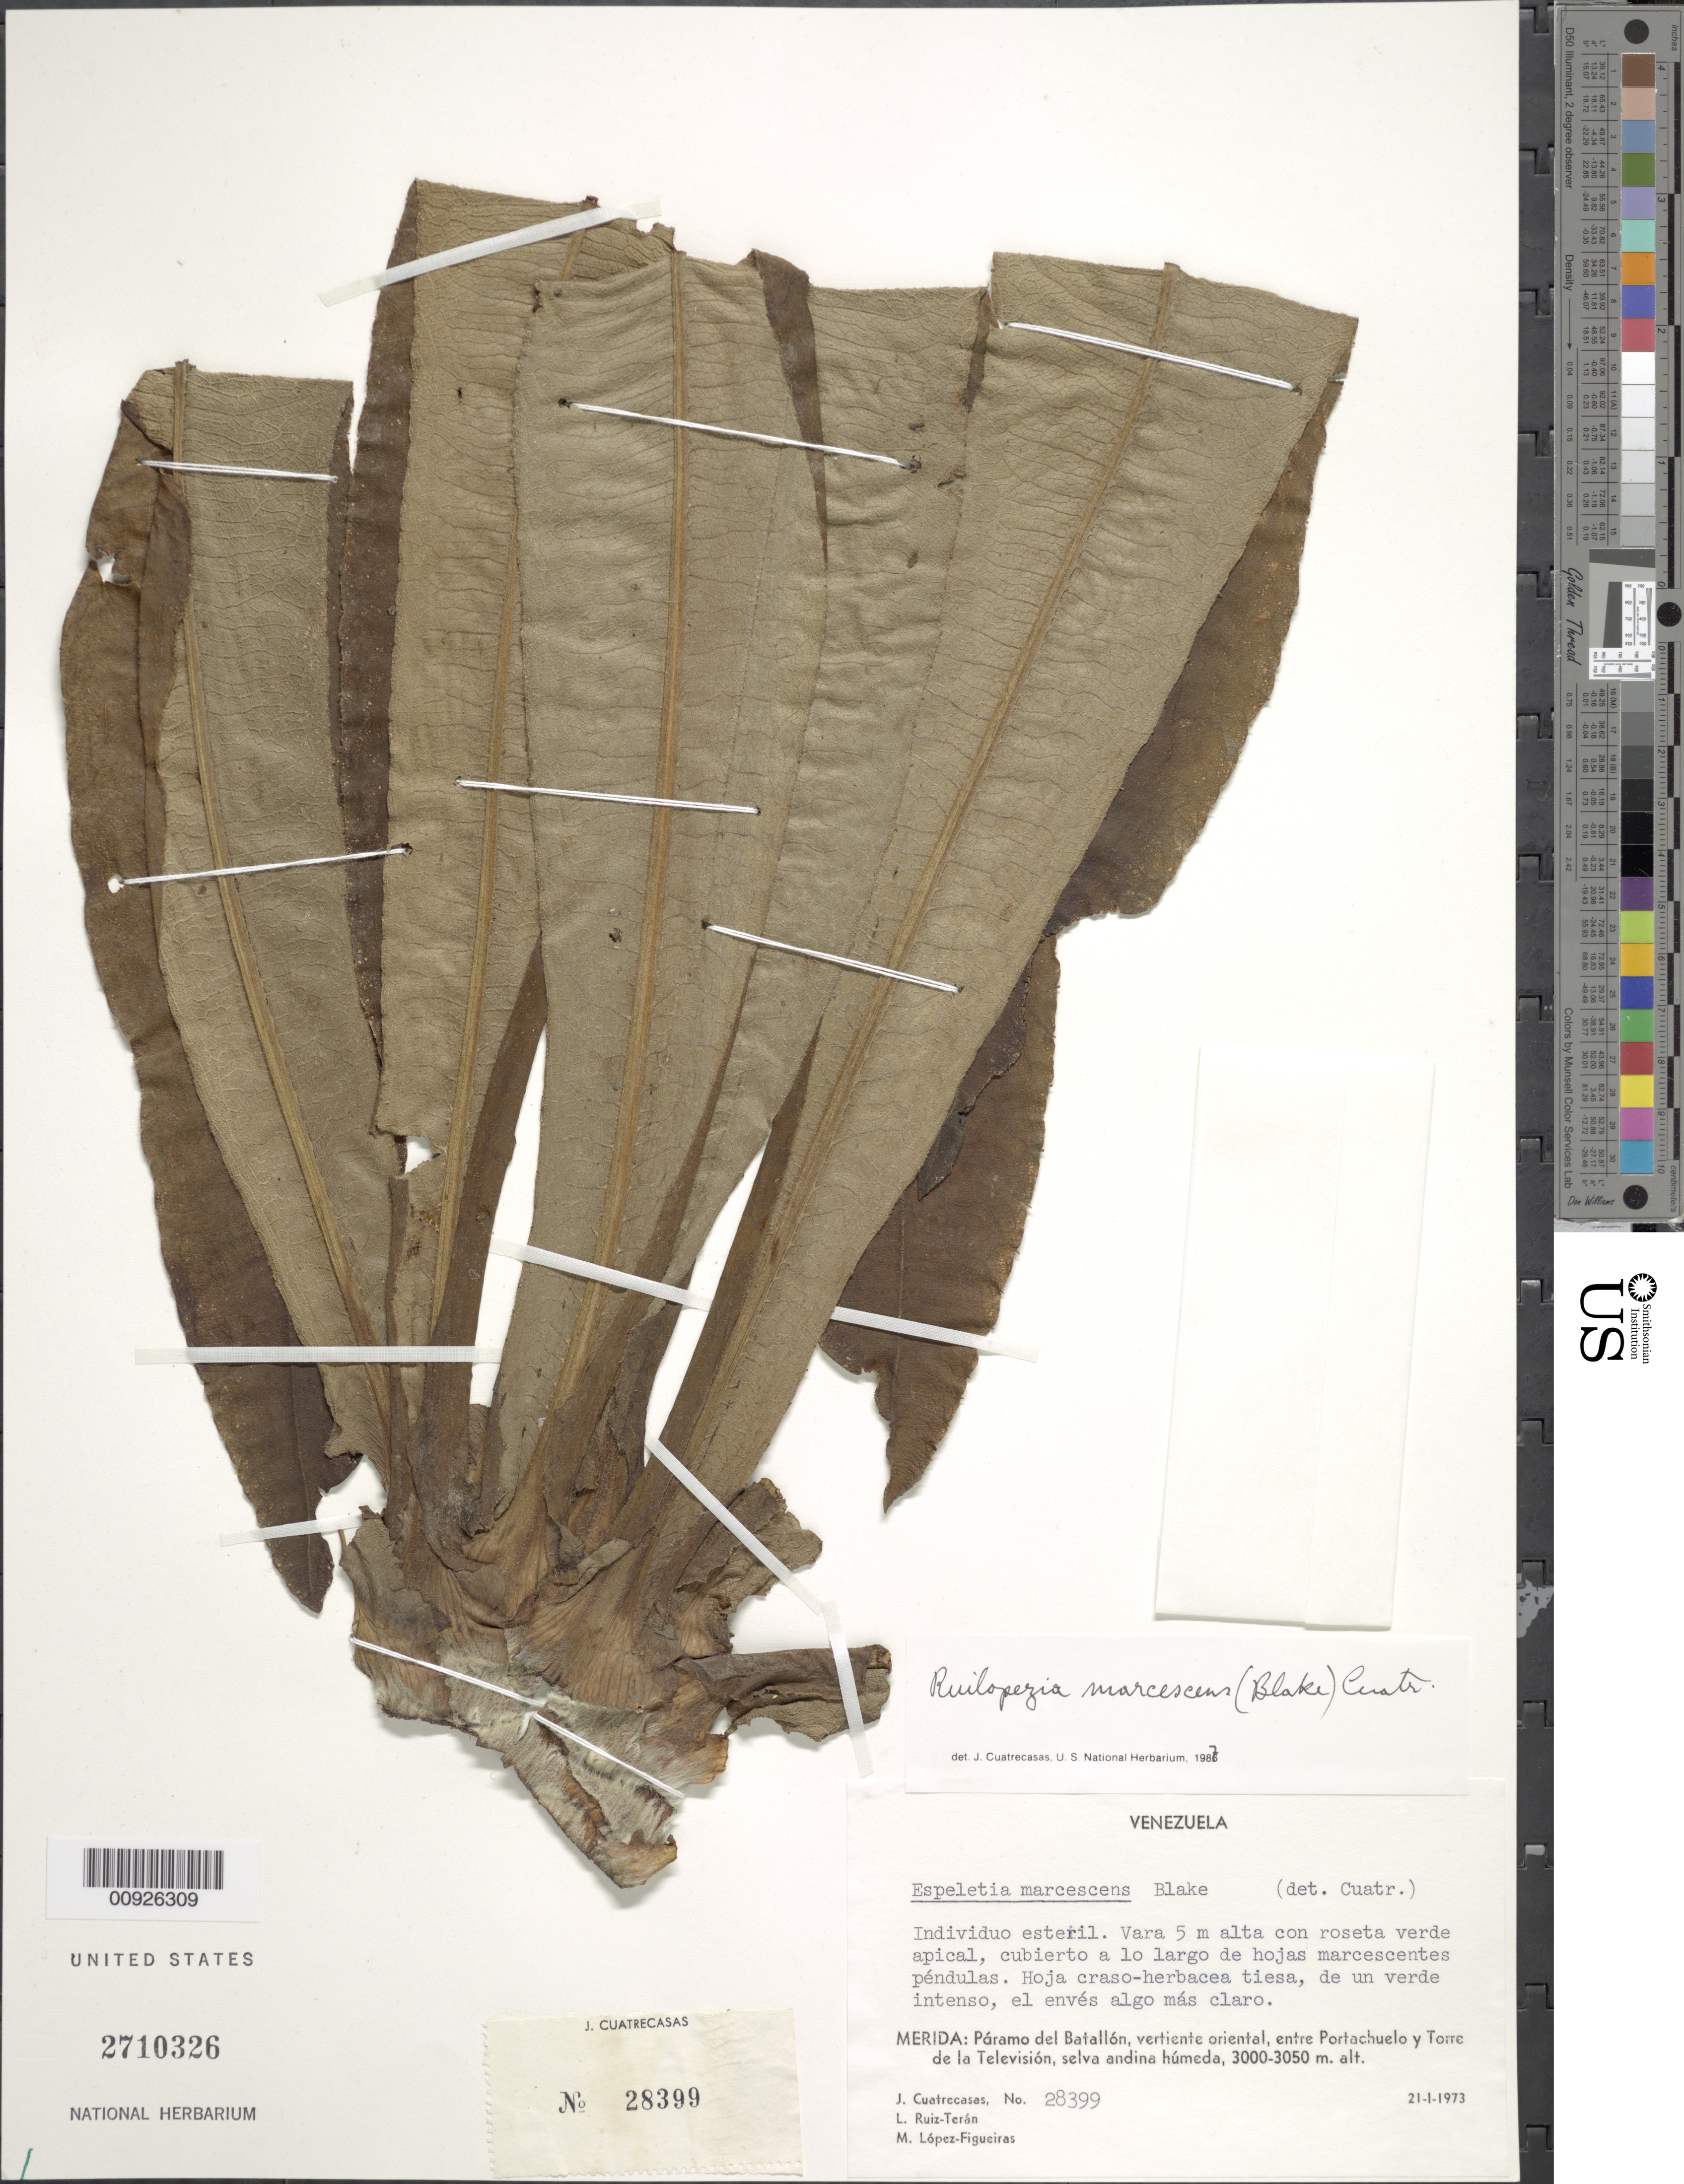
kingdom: Plantae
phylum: Tracheophyta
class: Magnoliopsida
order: Asterales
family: Asteraceae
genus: Ruilopezia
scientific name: Ruilopezia marcescens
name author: (S.F. Blake) Cuatrec.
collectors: J. Cuatrecasas, L. E. Ruíz-Terán & M. López Figueiras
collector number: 28399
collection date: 1973-01-21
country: Venezuela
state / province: Táchira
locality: P. del Batallón. Vertiente oriental, entre Portachuelo y Torre de la Televisión.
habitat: Selva andina húmeda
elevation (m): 3000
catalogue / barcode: US 2710326